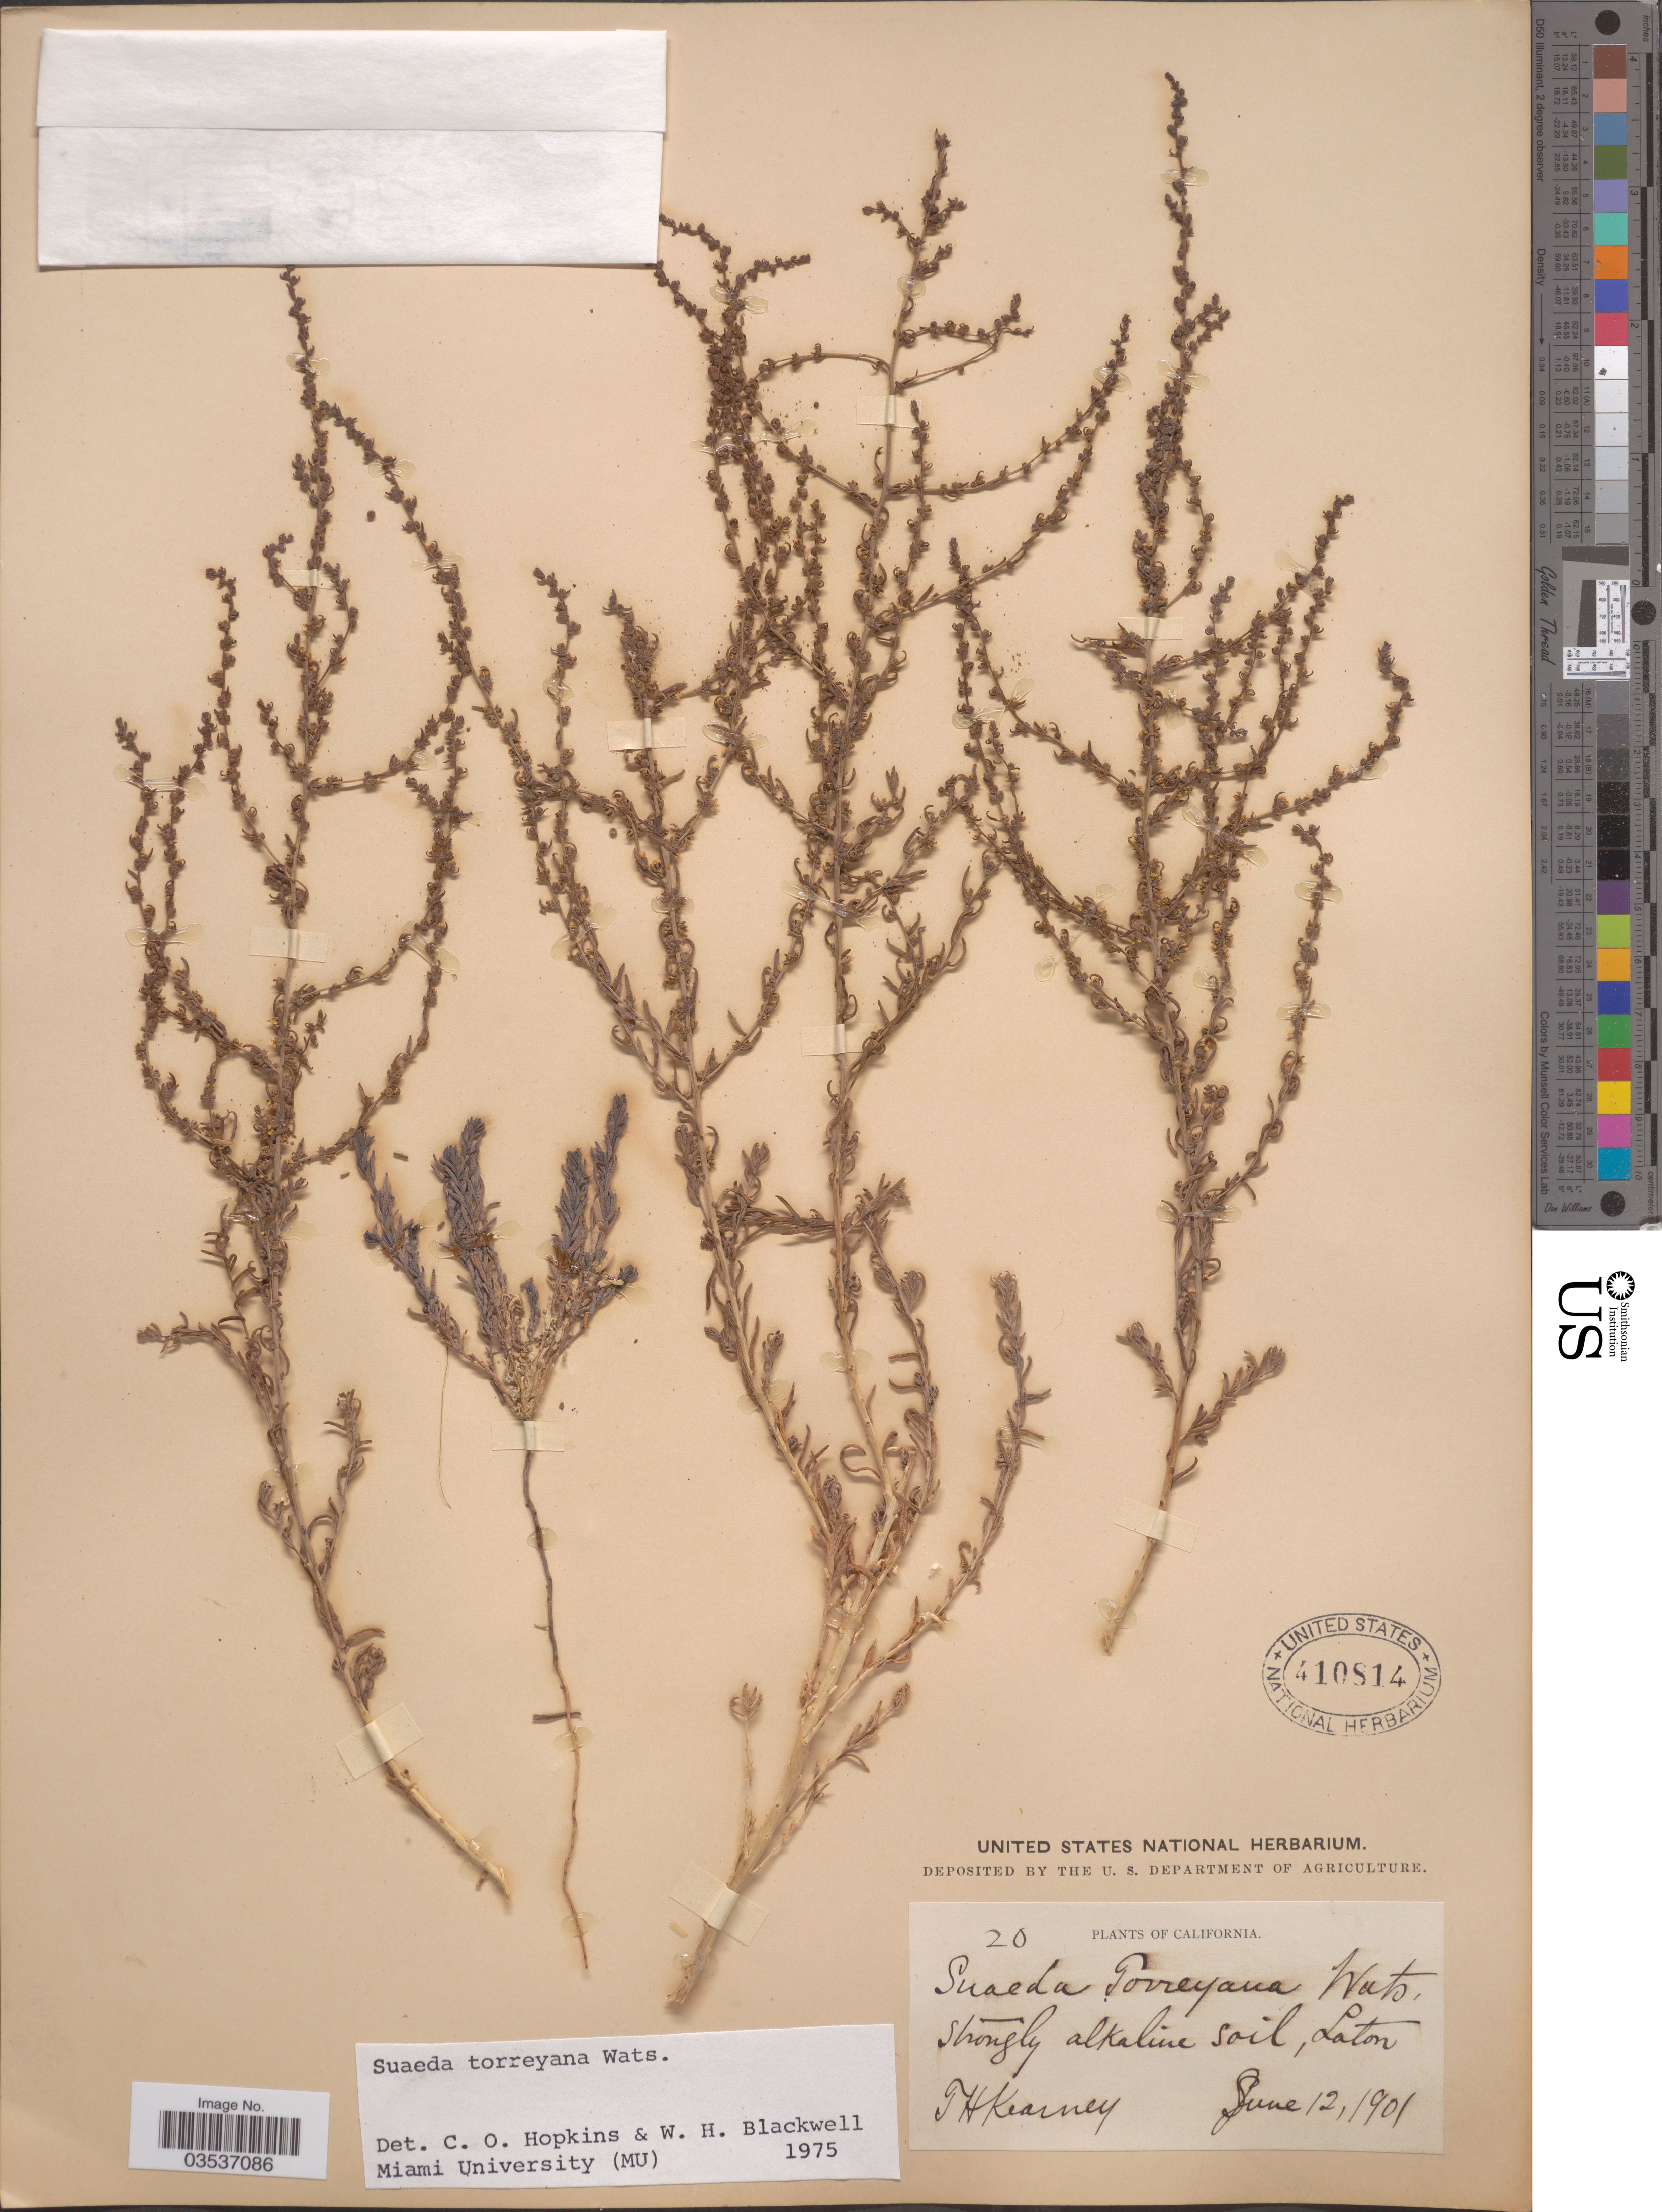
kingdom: Plantae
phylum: Tracheophyta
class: Magnoliopsida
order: Caryophyllales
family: Amaranthaceae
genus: Suaeda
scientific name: Suaeda torreyana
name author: S. Watson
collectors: T. H. Kearney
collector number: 20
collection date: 1901-06-12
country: United States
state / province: California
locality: Laton.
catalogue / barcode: US 410814